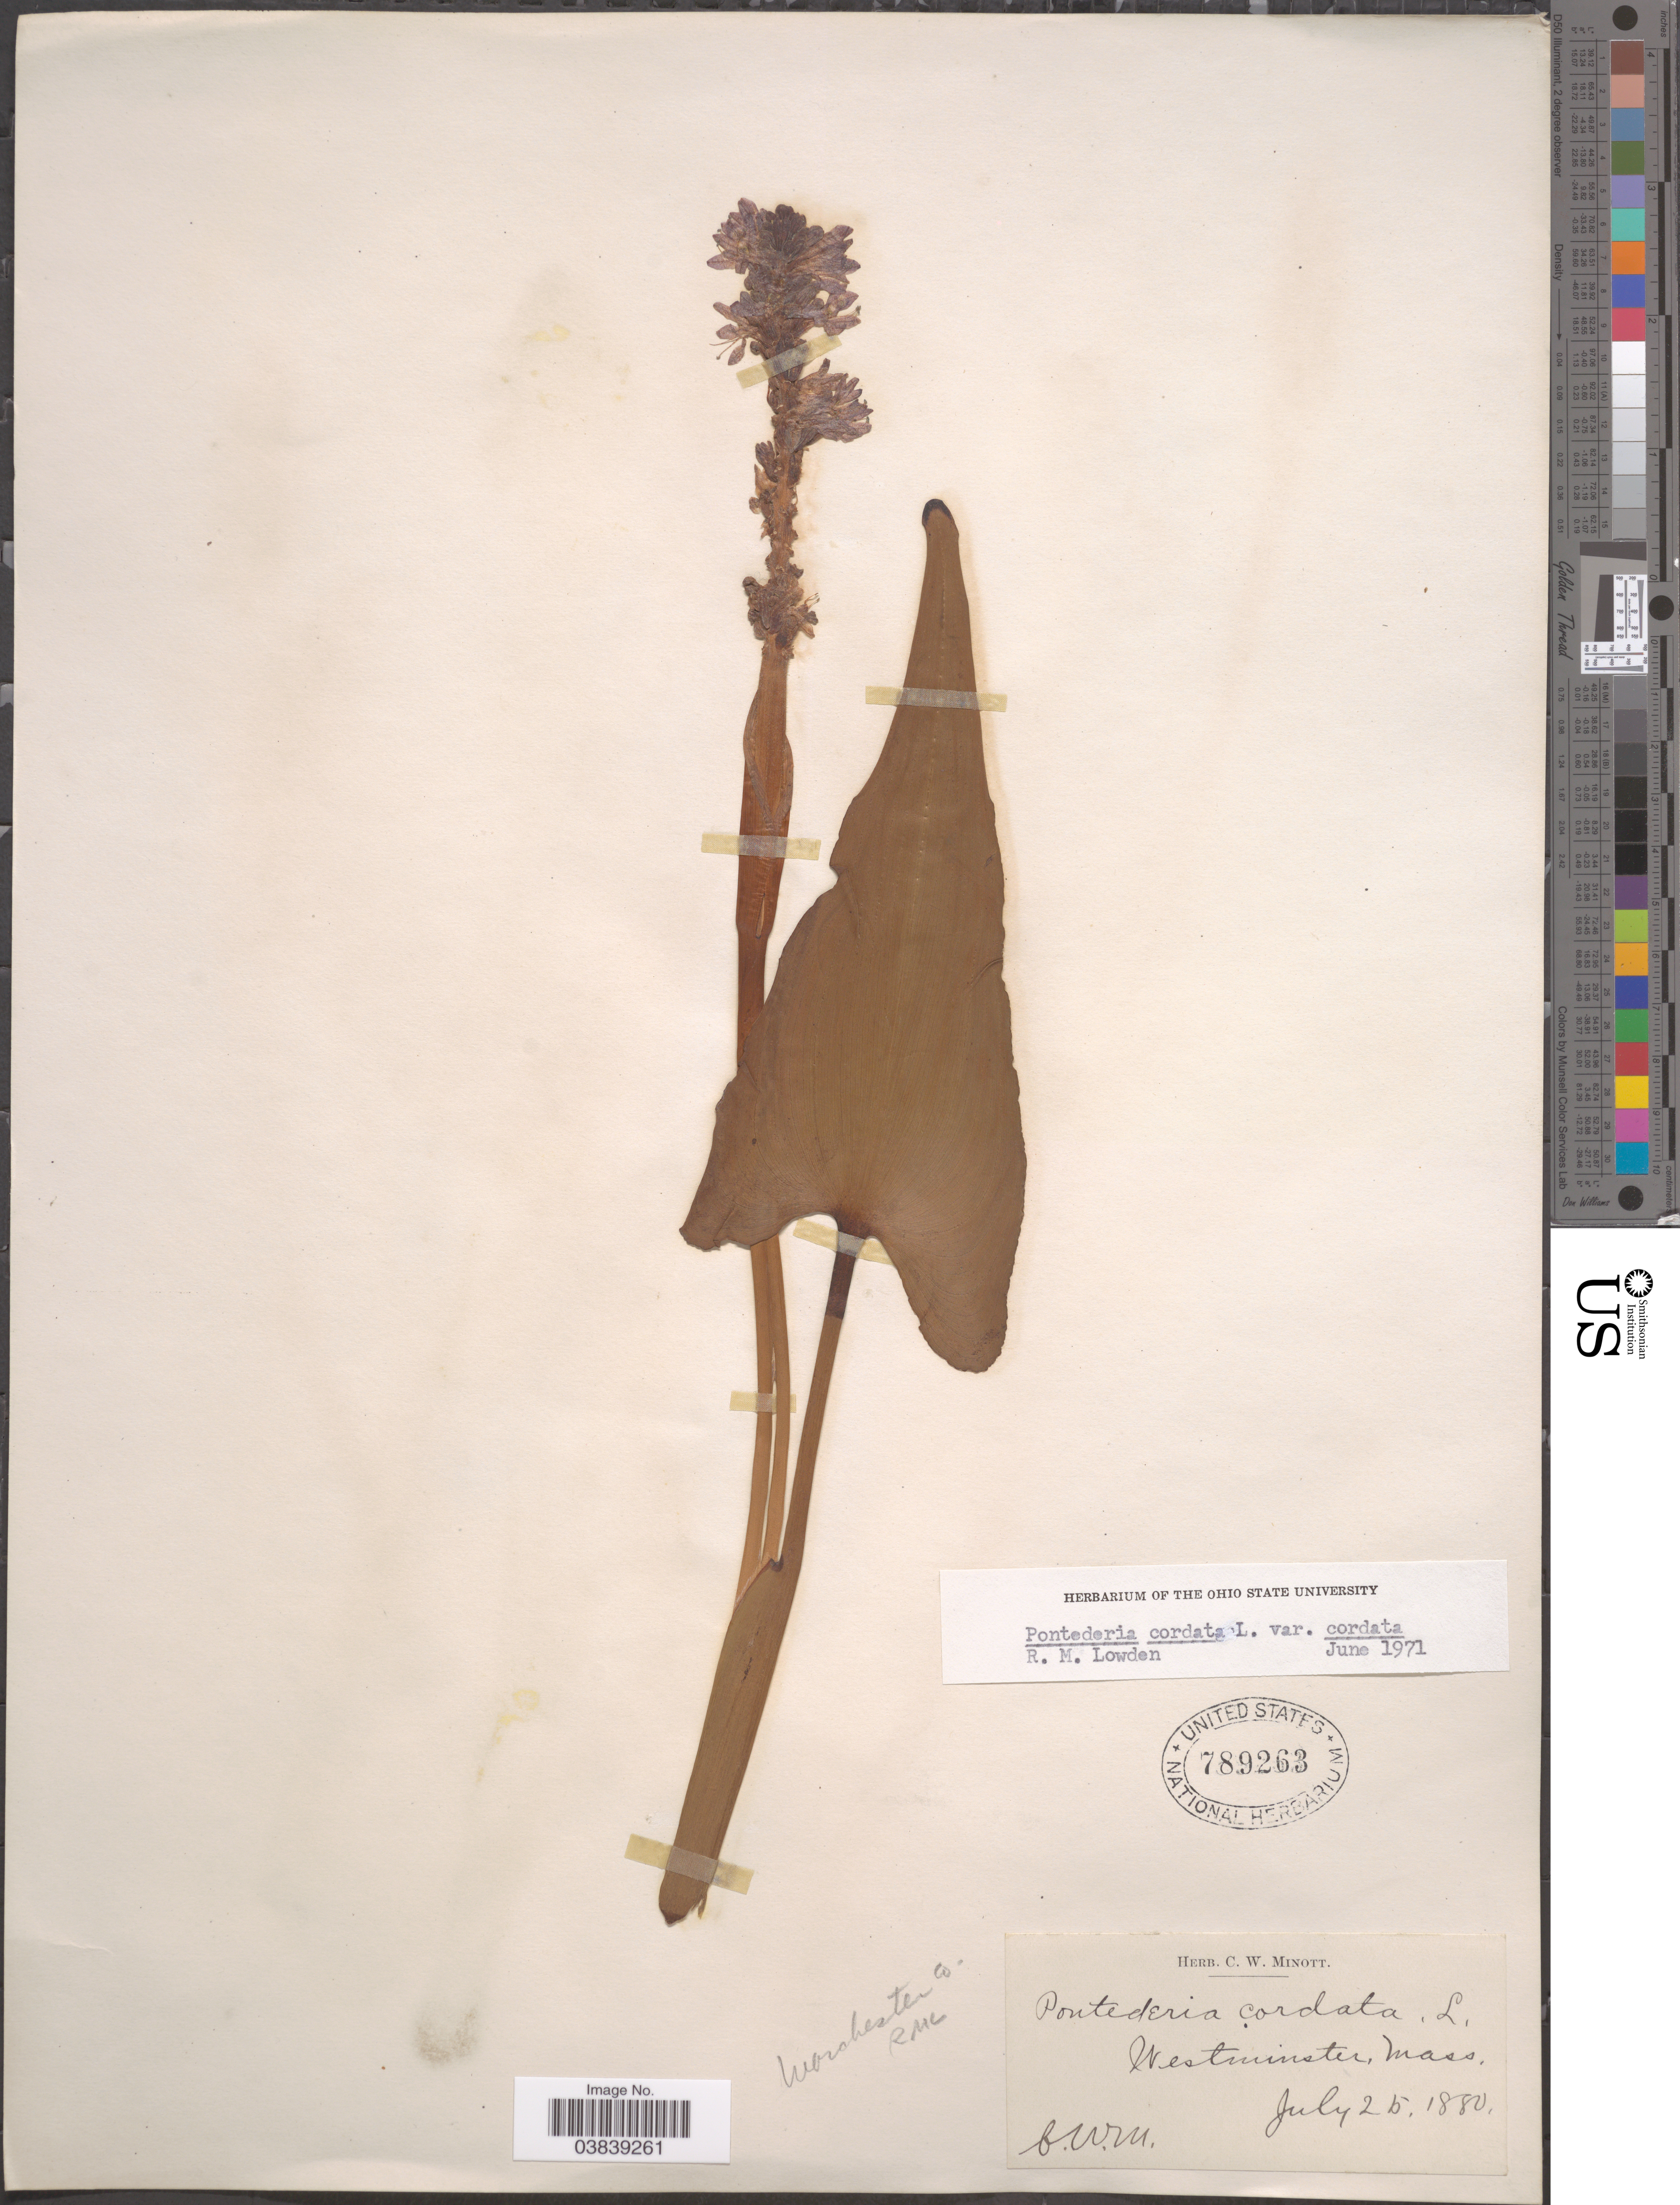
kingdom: Plantae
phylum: Tracheophyta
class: Liliopsida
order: Commelinales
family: Pontederiaceae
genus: Pontederia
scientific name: Pontederia cordata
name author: L.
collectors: C. Minott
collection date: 1880-07-25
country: United States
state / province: Massachusetts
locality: Westminster, Worchester Co.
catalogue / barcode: US 789263